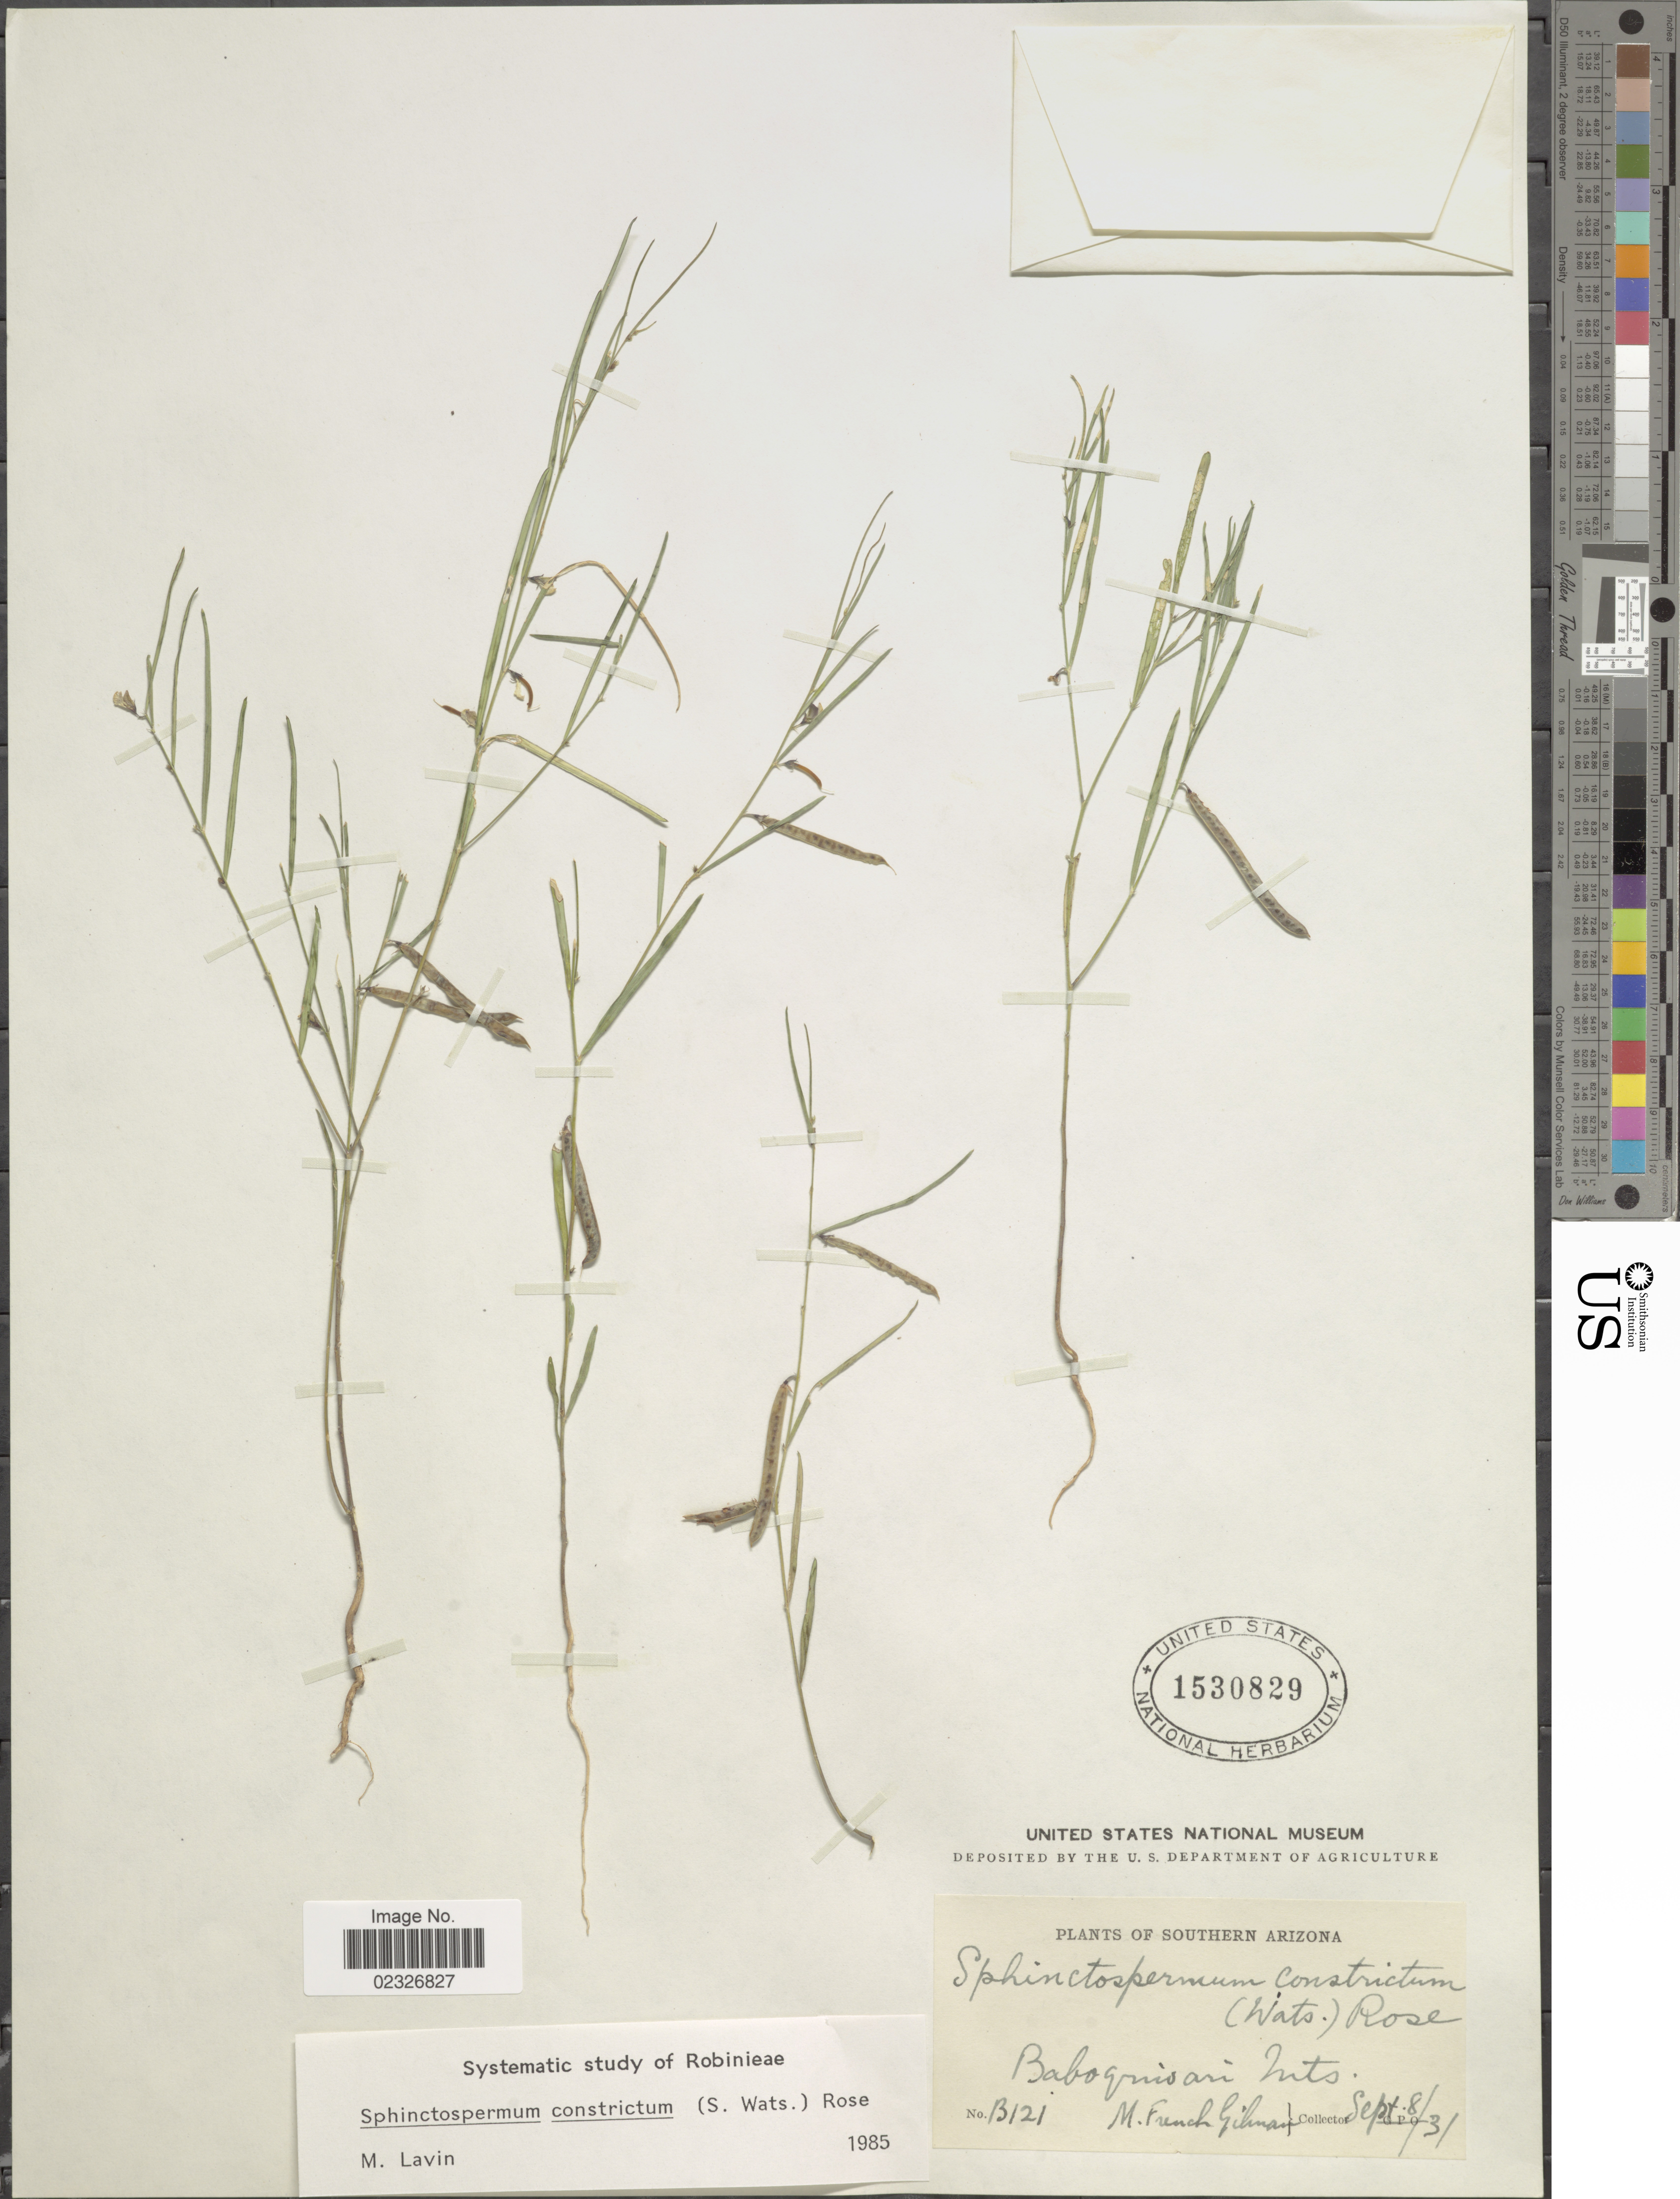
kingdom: Plantae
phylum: Tracheophyta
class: Magnoliopsida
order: Fabales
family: Fabaceae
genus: Sphinctospermum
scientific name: Sphinctospermum constrictum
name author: (S. Watson) Rose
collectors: M. F. Gilman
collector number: B121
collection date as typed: Transcribed d/m/y: 8/9/31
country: United States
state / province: Arizona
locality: Baboquisari Mts.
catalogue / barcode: US 1530829